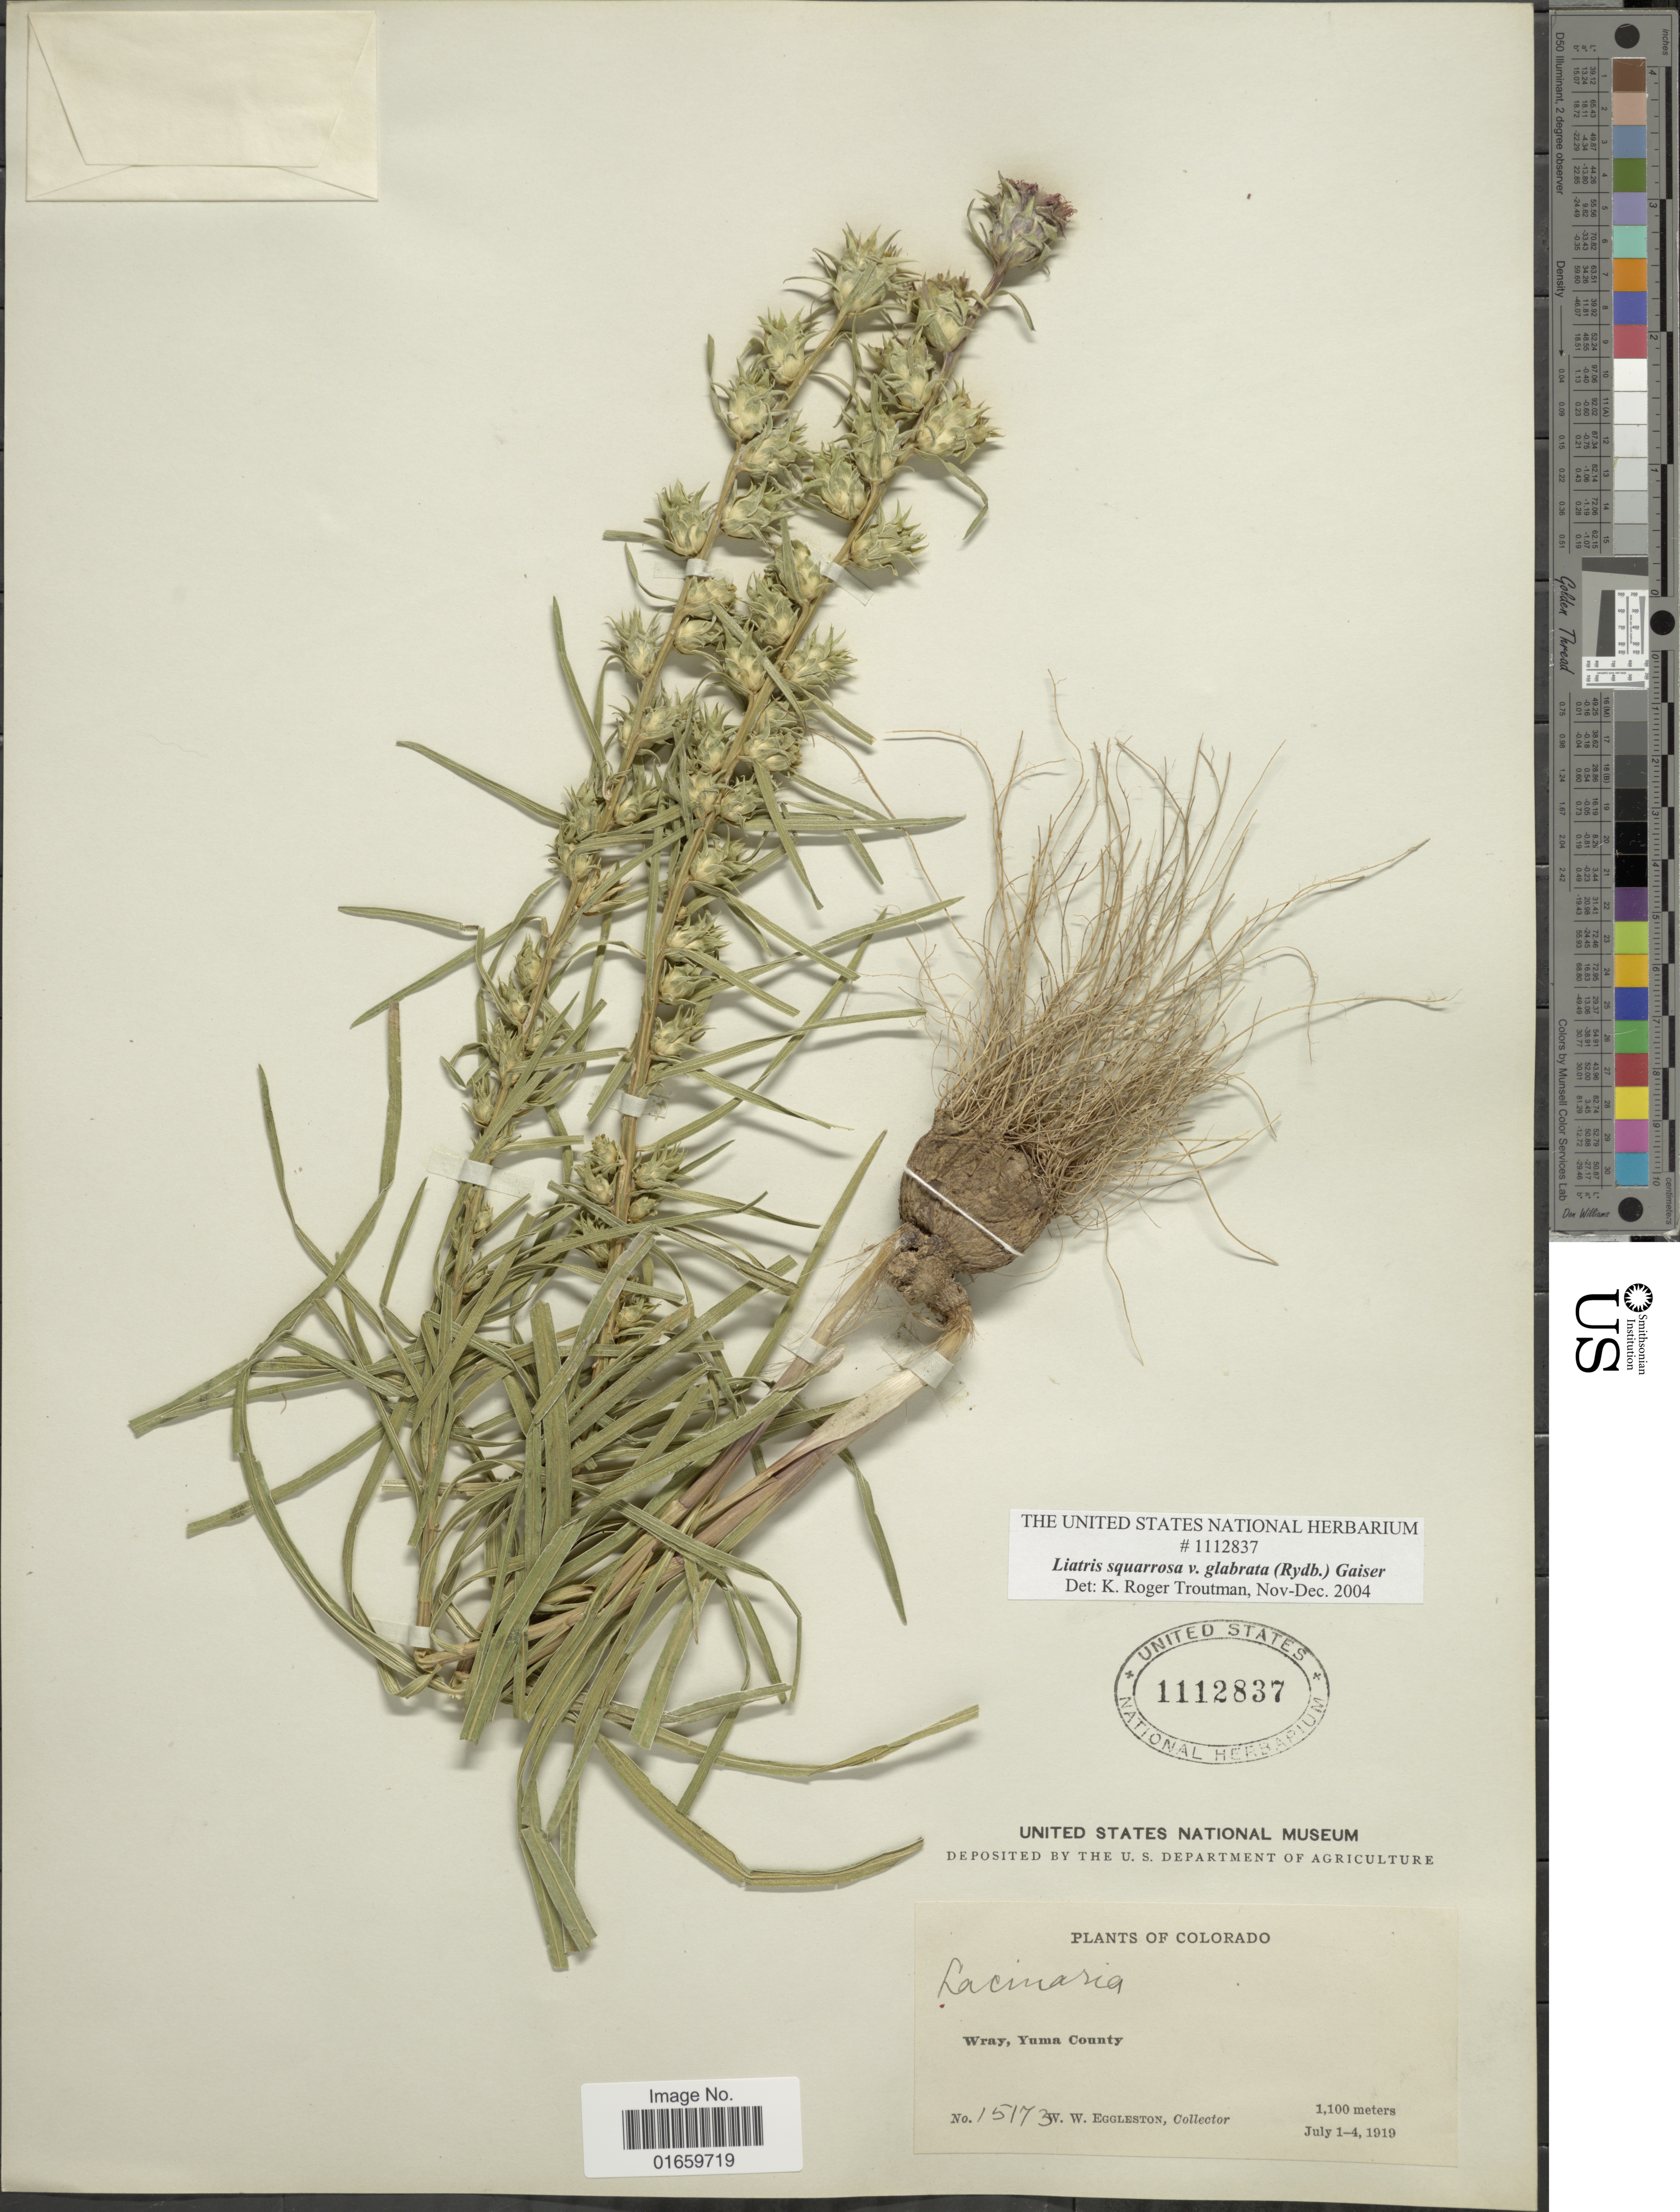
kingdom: Plantae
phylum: Tracheophyta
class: Magnoliopsida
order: Asterales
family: Asteraceae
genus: Liatris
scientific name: Liatris squarrosa var. glabrata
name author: (Rydb.) Gaiser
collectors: W. W. Eggleston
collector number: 1517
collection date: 1919-07-01/1919-07-04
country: United States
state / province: Colorado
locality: Wray, Yuma County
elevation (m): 1100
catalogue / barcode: US 1112837